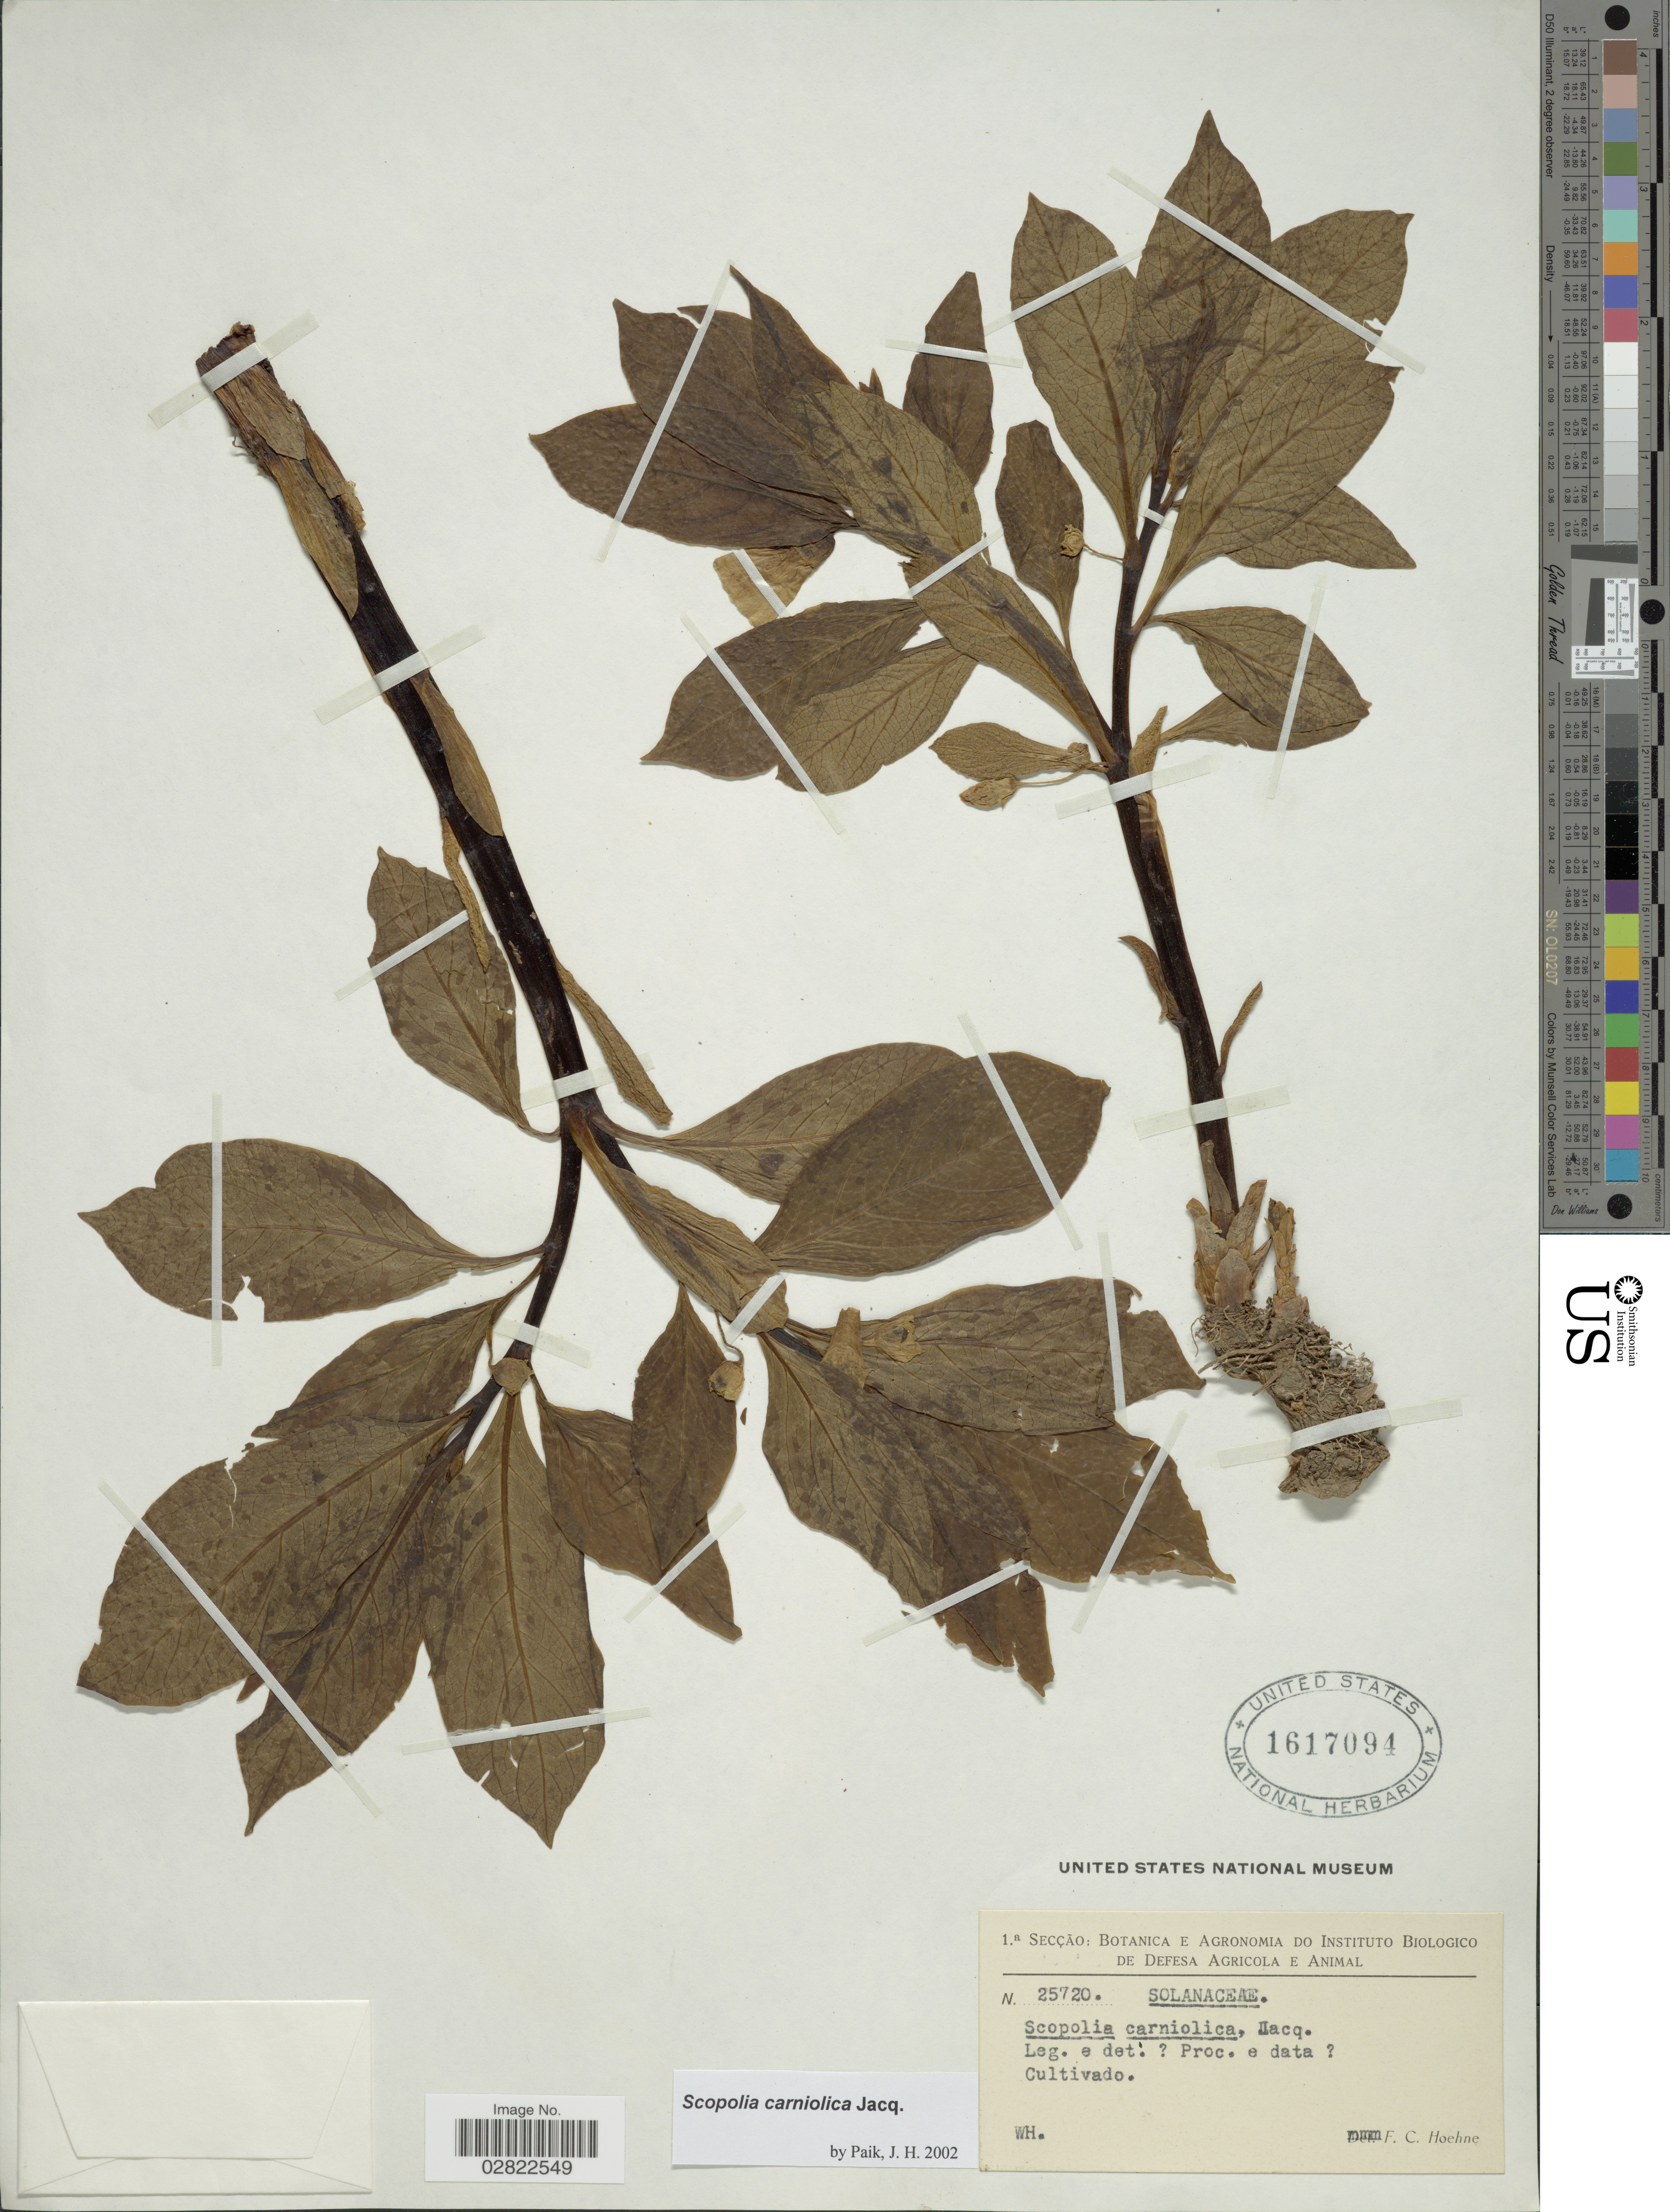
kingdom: Plantae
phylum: Tracheophyta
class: Magnoliopsida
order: Solanales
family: Solanaceae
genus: Scopolia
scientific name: Scopolia carniolica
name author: Jacq.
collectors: F. C. Hoehne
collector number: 25720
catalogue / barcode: US 1617094